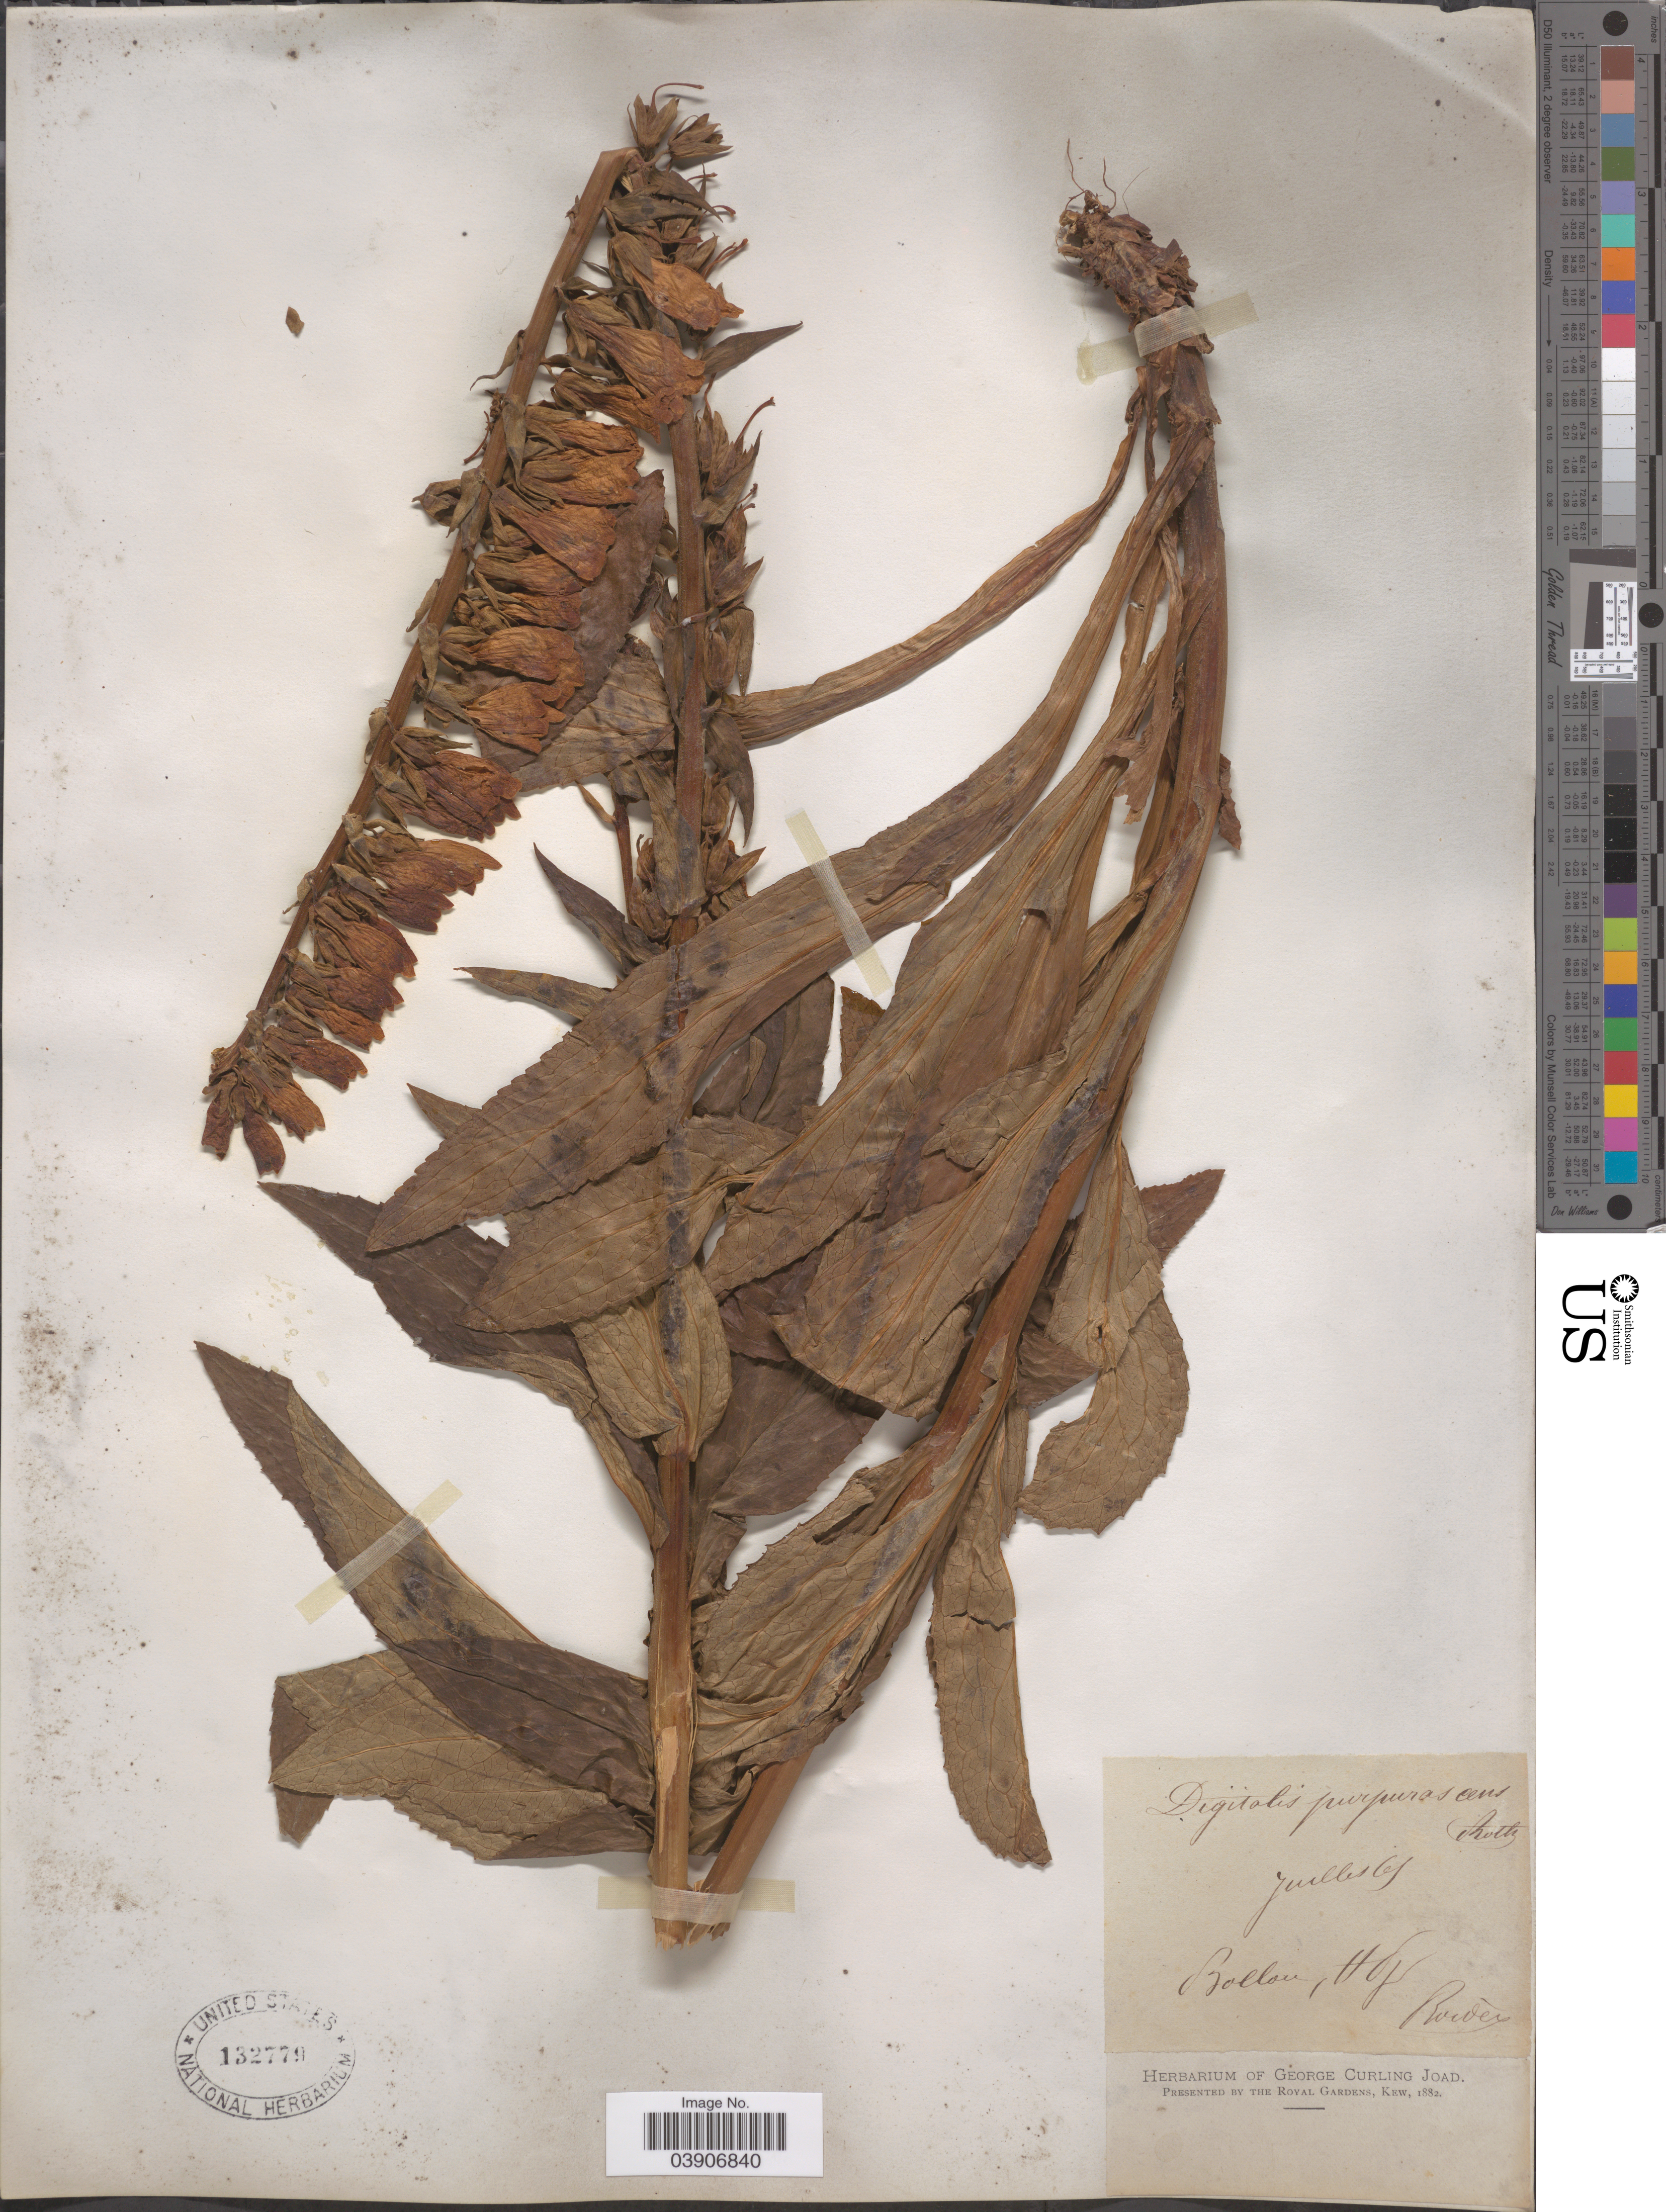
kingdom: Plantae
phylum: Tracheophyta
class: Magnoliopsida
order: Lamiales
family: Plantaginaceae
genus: Digitalis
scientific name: Digitalis purpurascens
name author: Roth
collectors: -. Bordere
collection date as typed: Transcribed d/m/y: /7/69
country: France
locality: Bollou, HPyr.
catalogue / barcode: US 132779